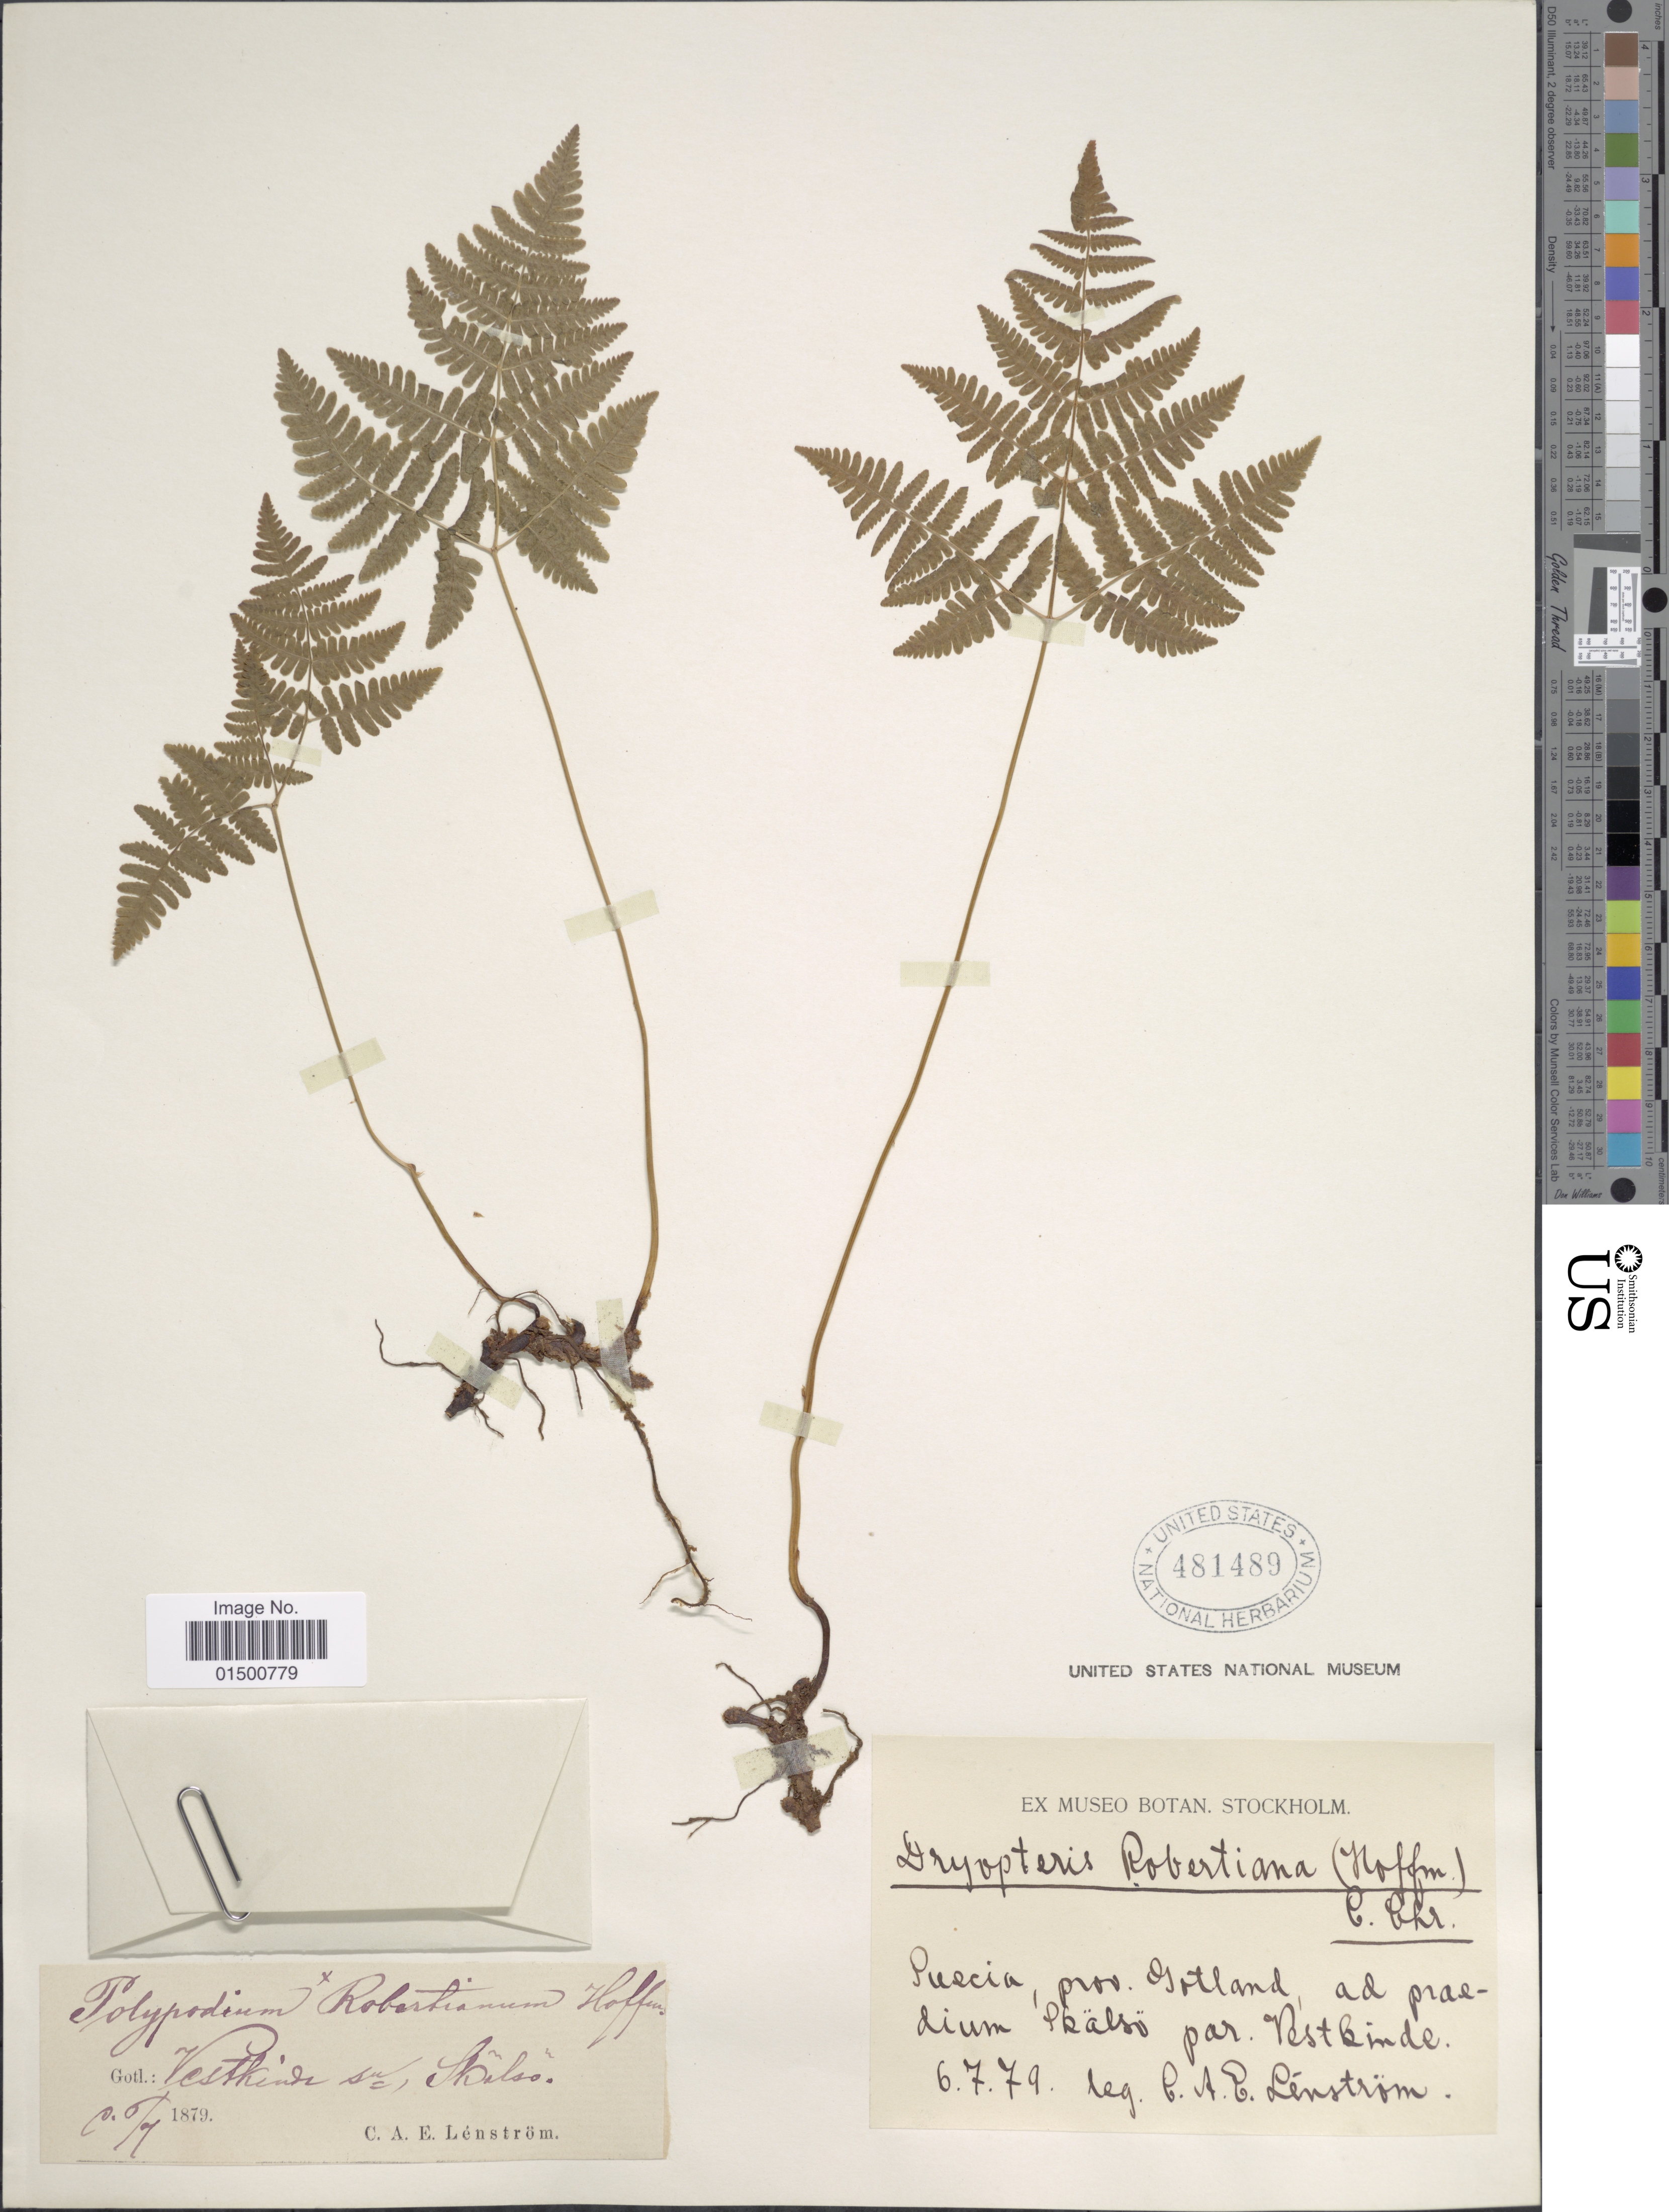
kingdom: Plantae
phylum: Tracheophyta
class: Polypodiopsida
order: Polypodiales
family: Cystopteridaceae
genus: Gymnocarpium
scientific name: Gymnocarpium robertianum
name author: (Hoffm.) Newman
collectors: C. A. Lénström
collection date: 1879-06-07 or 1879-07-06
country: Sweden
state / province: Gotland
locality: Väskinde. Skälsö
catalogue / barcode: US 481489